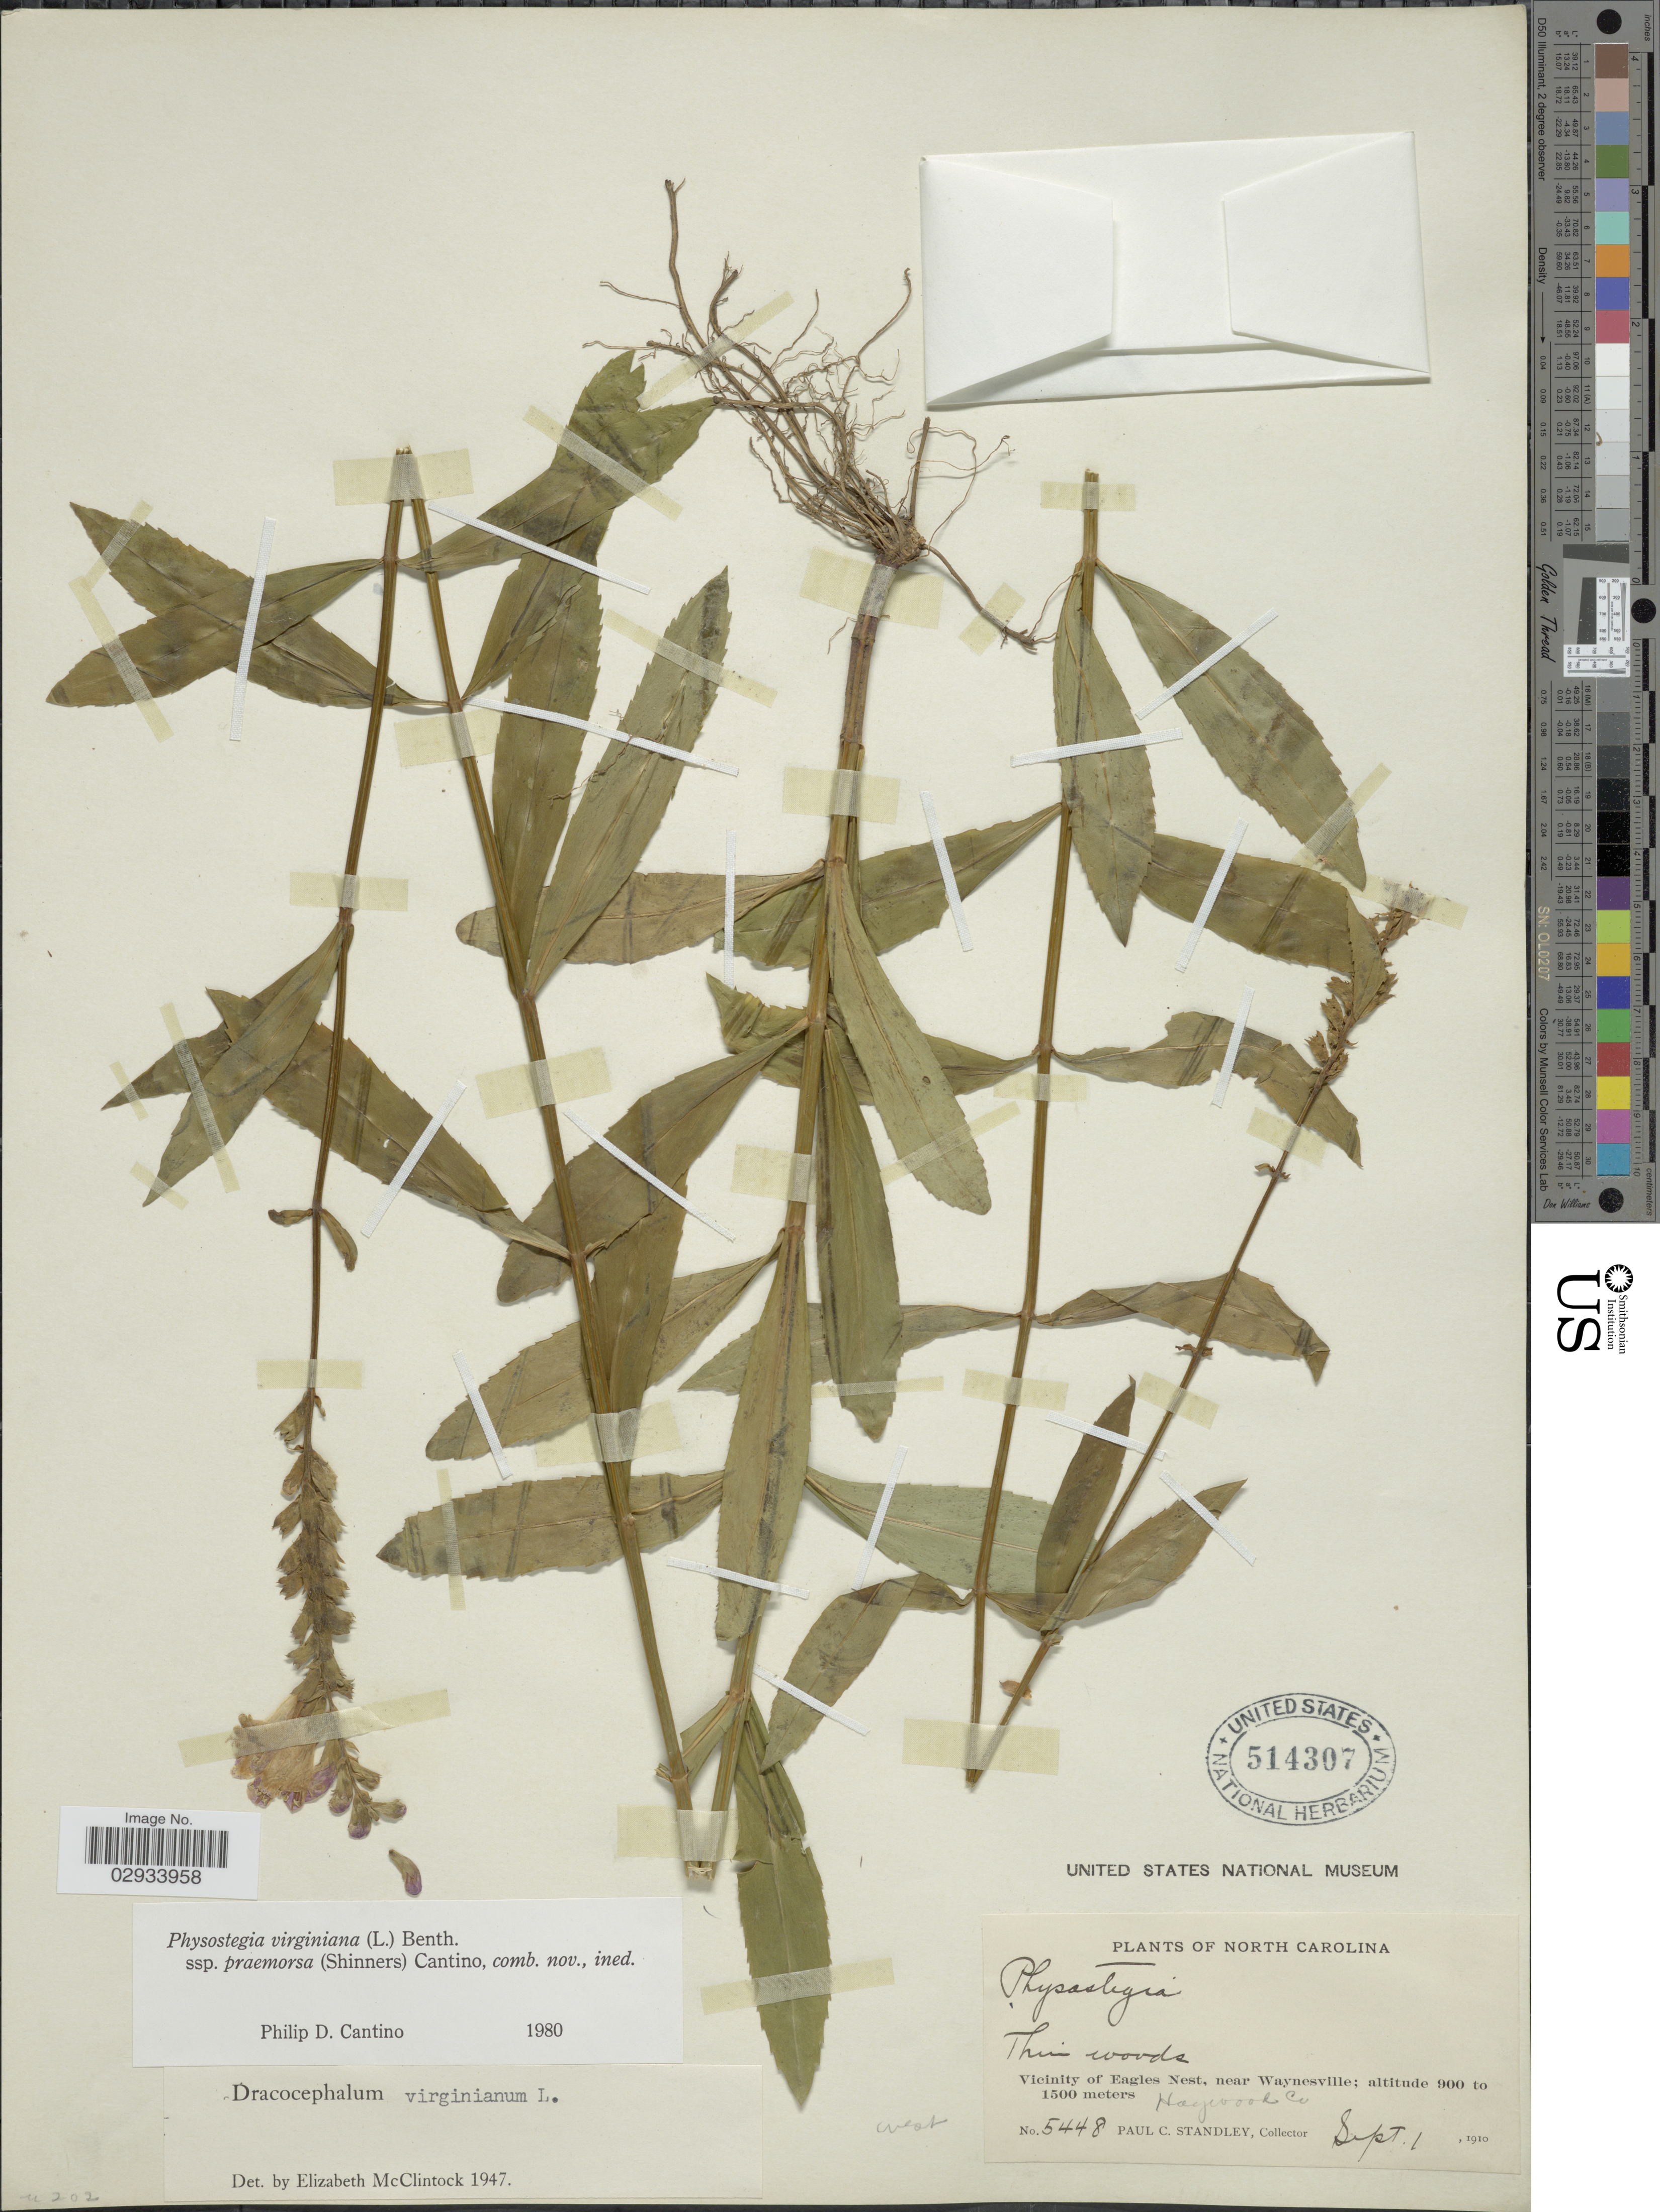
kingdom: Plantae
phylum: Tracheophyta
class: Magnoliopsida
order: Lamiales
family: Lamiaceae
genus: Physostegia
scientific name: Physostegia virginiana subsp. praemorsa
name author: (Shinners) P.D. Cantino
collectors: P. C. Standley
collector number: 5448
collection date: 1910-09-01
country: United States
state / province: North Carolina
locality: Vicinity of Eagles Nest, near Waynesville, Haywood Co.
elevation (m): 900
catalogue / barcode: US 514307